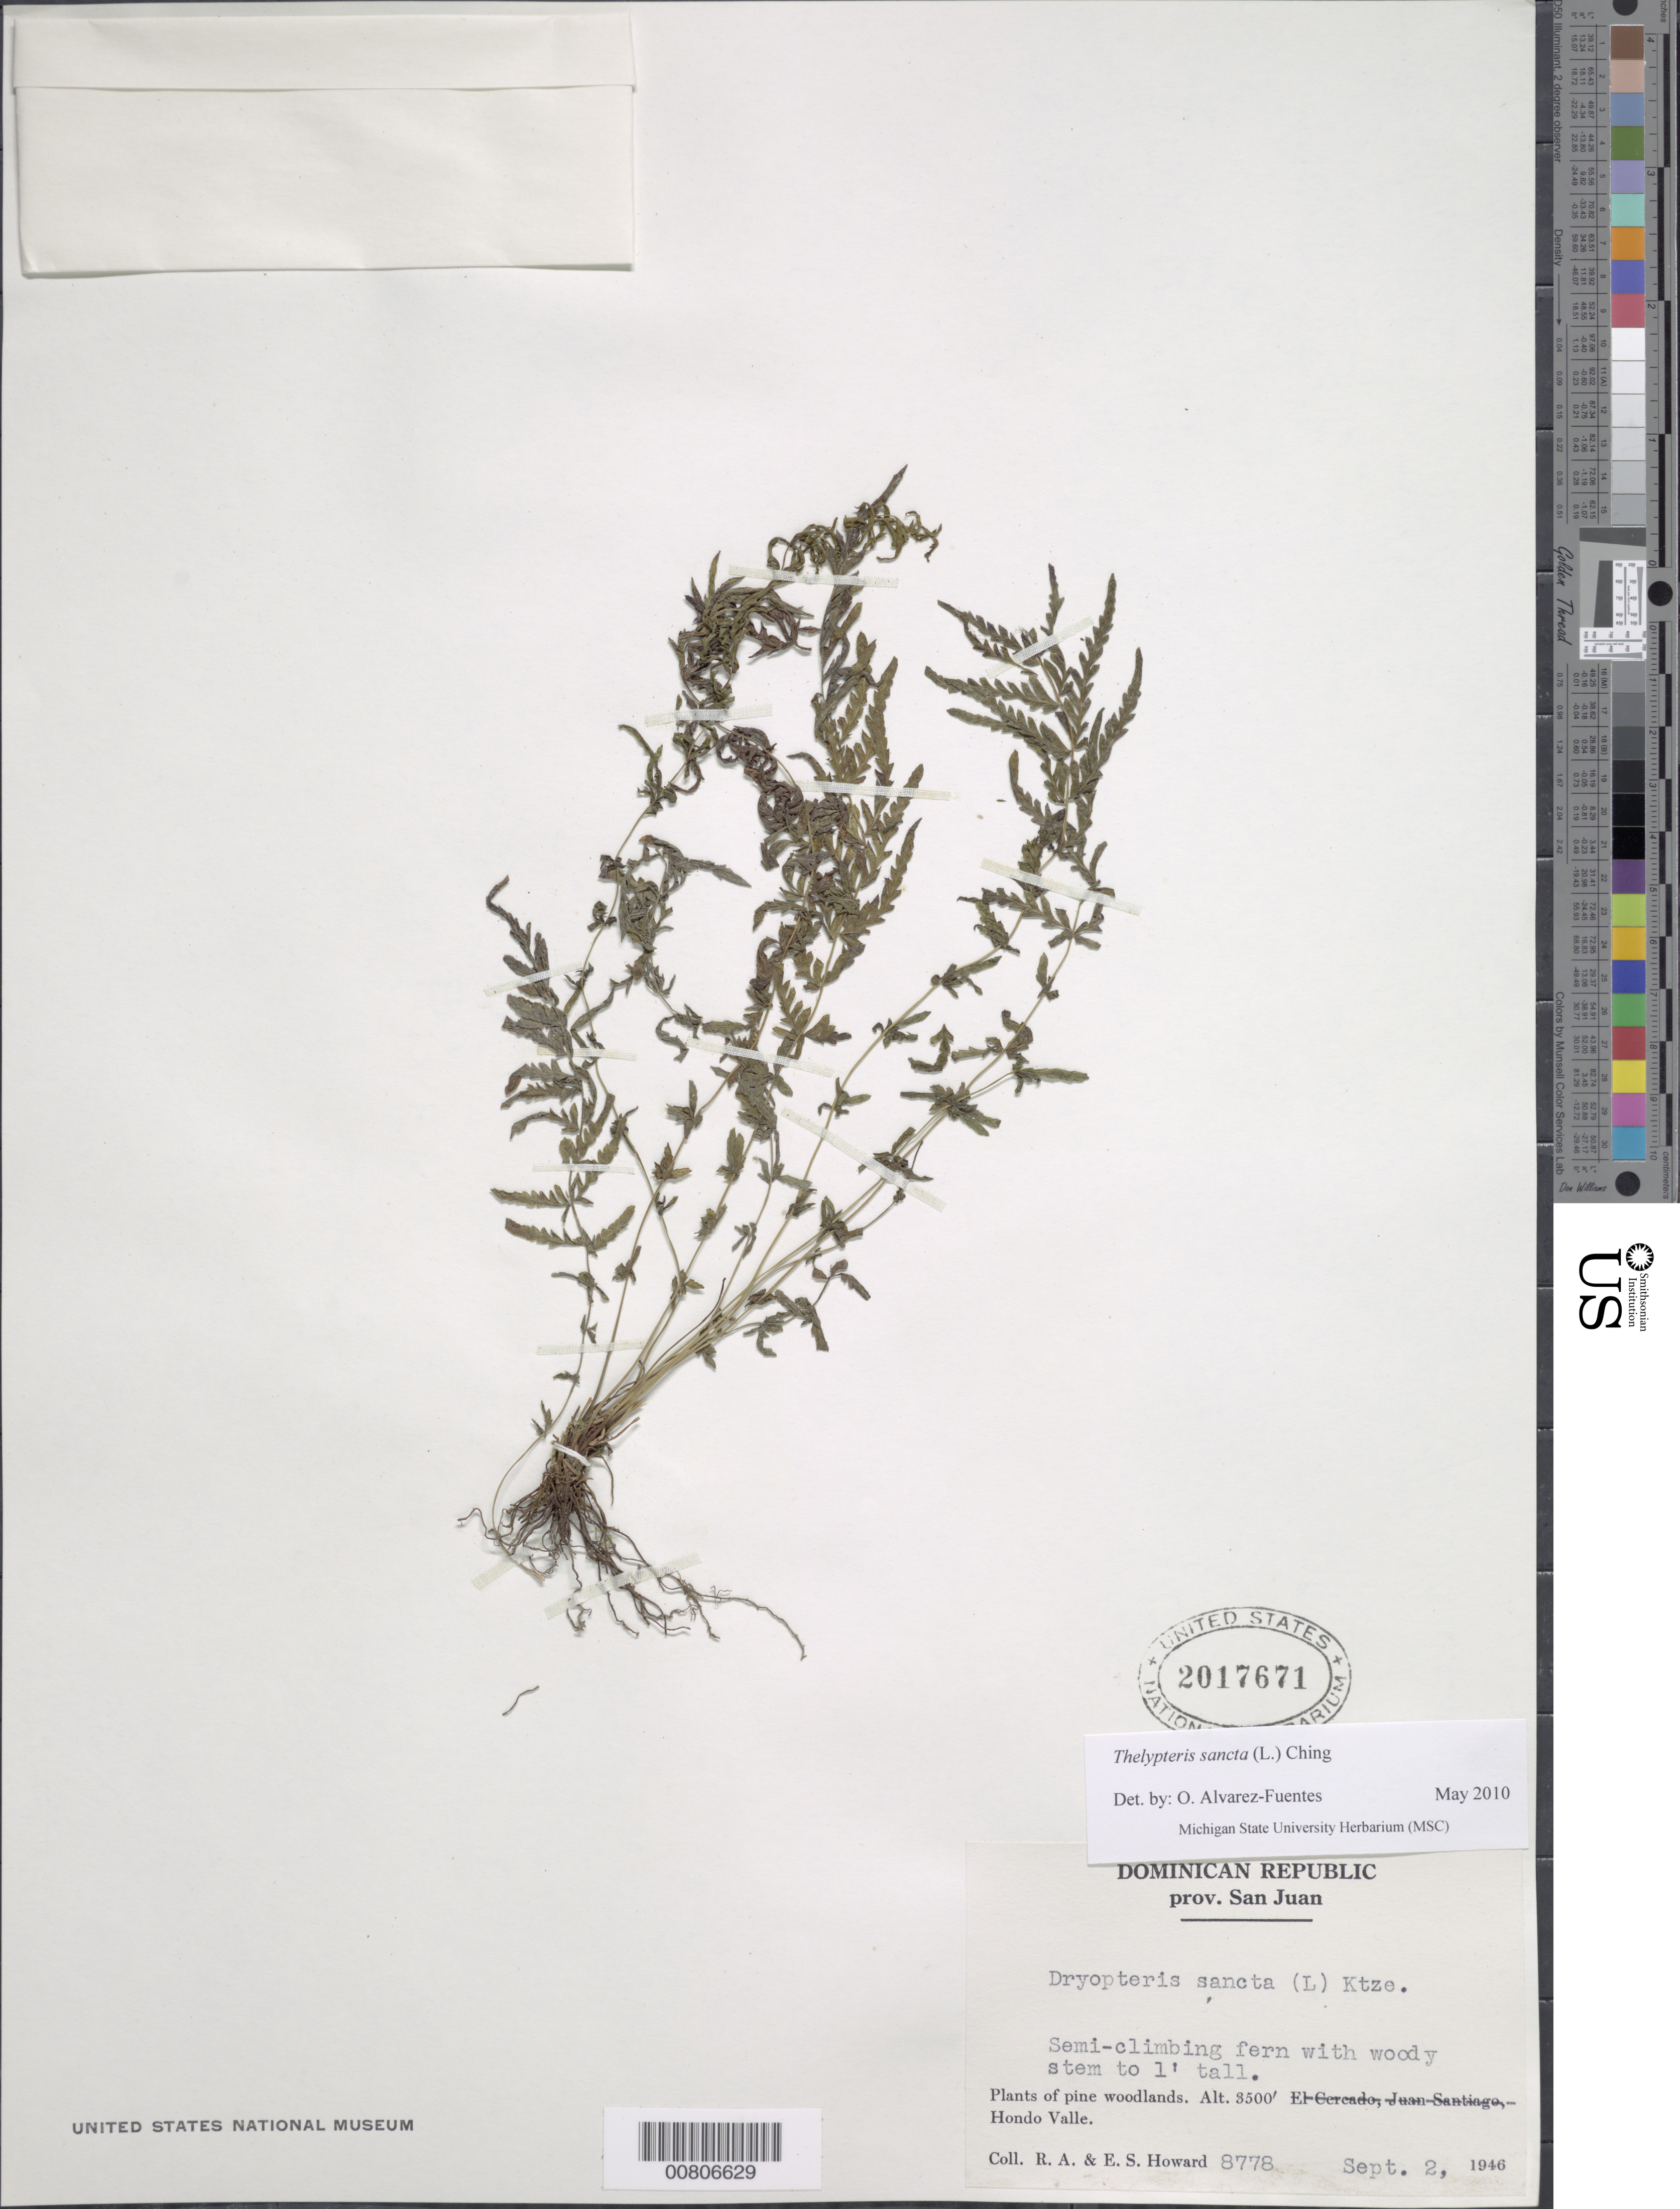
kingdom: Plantae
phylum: Tracheophyta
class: Polypodiopsida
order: Polypodiales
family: Thelypteridaceae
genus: Amauropelta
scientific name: Amauropelta sancta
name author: (L.) Pic. Serm.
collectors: R. A. Howard & E. S. Howard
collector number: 8778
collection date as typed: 02 Sep 1946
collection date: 1946-09-02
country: Dominican Republic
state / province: San Juan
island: Hispaniola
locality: Hondo Valle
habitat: Pine woodlands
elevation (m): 1067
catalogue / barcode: US 2017671